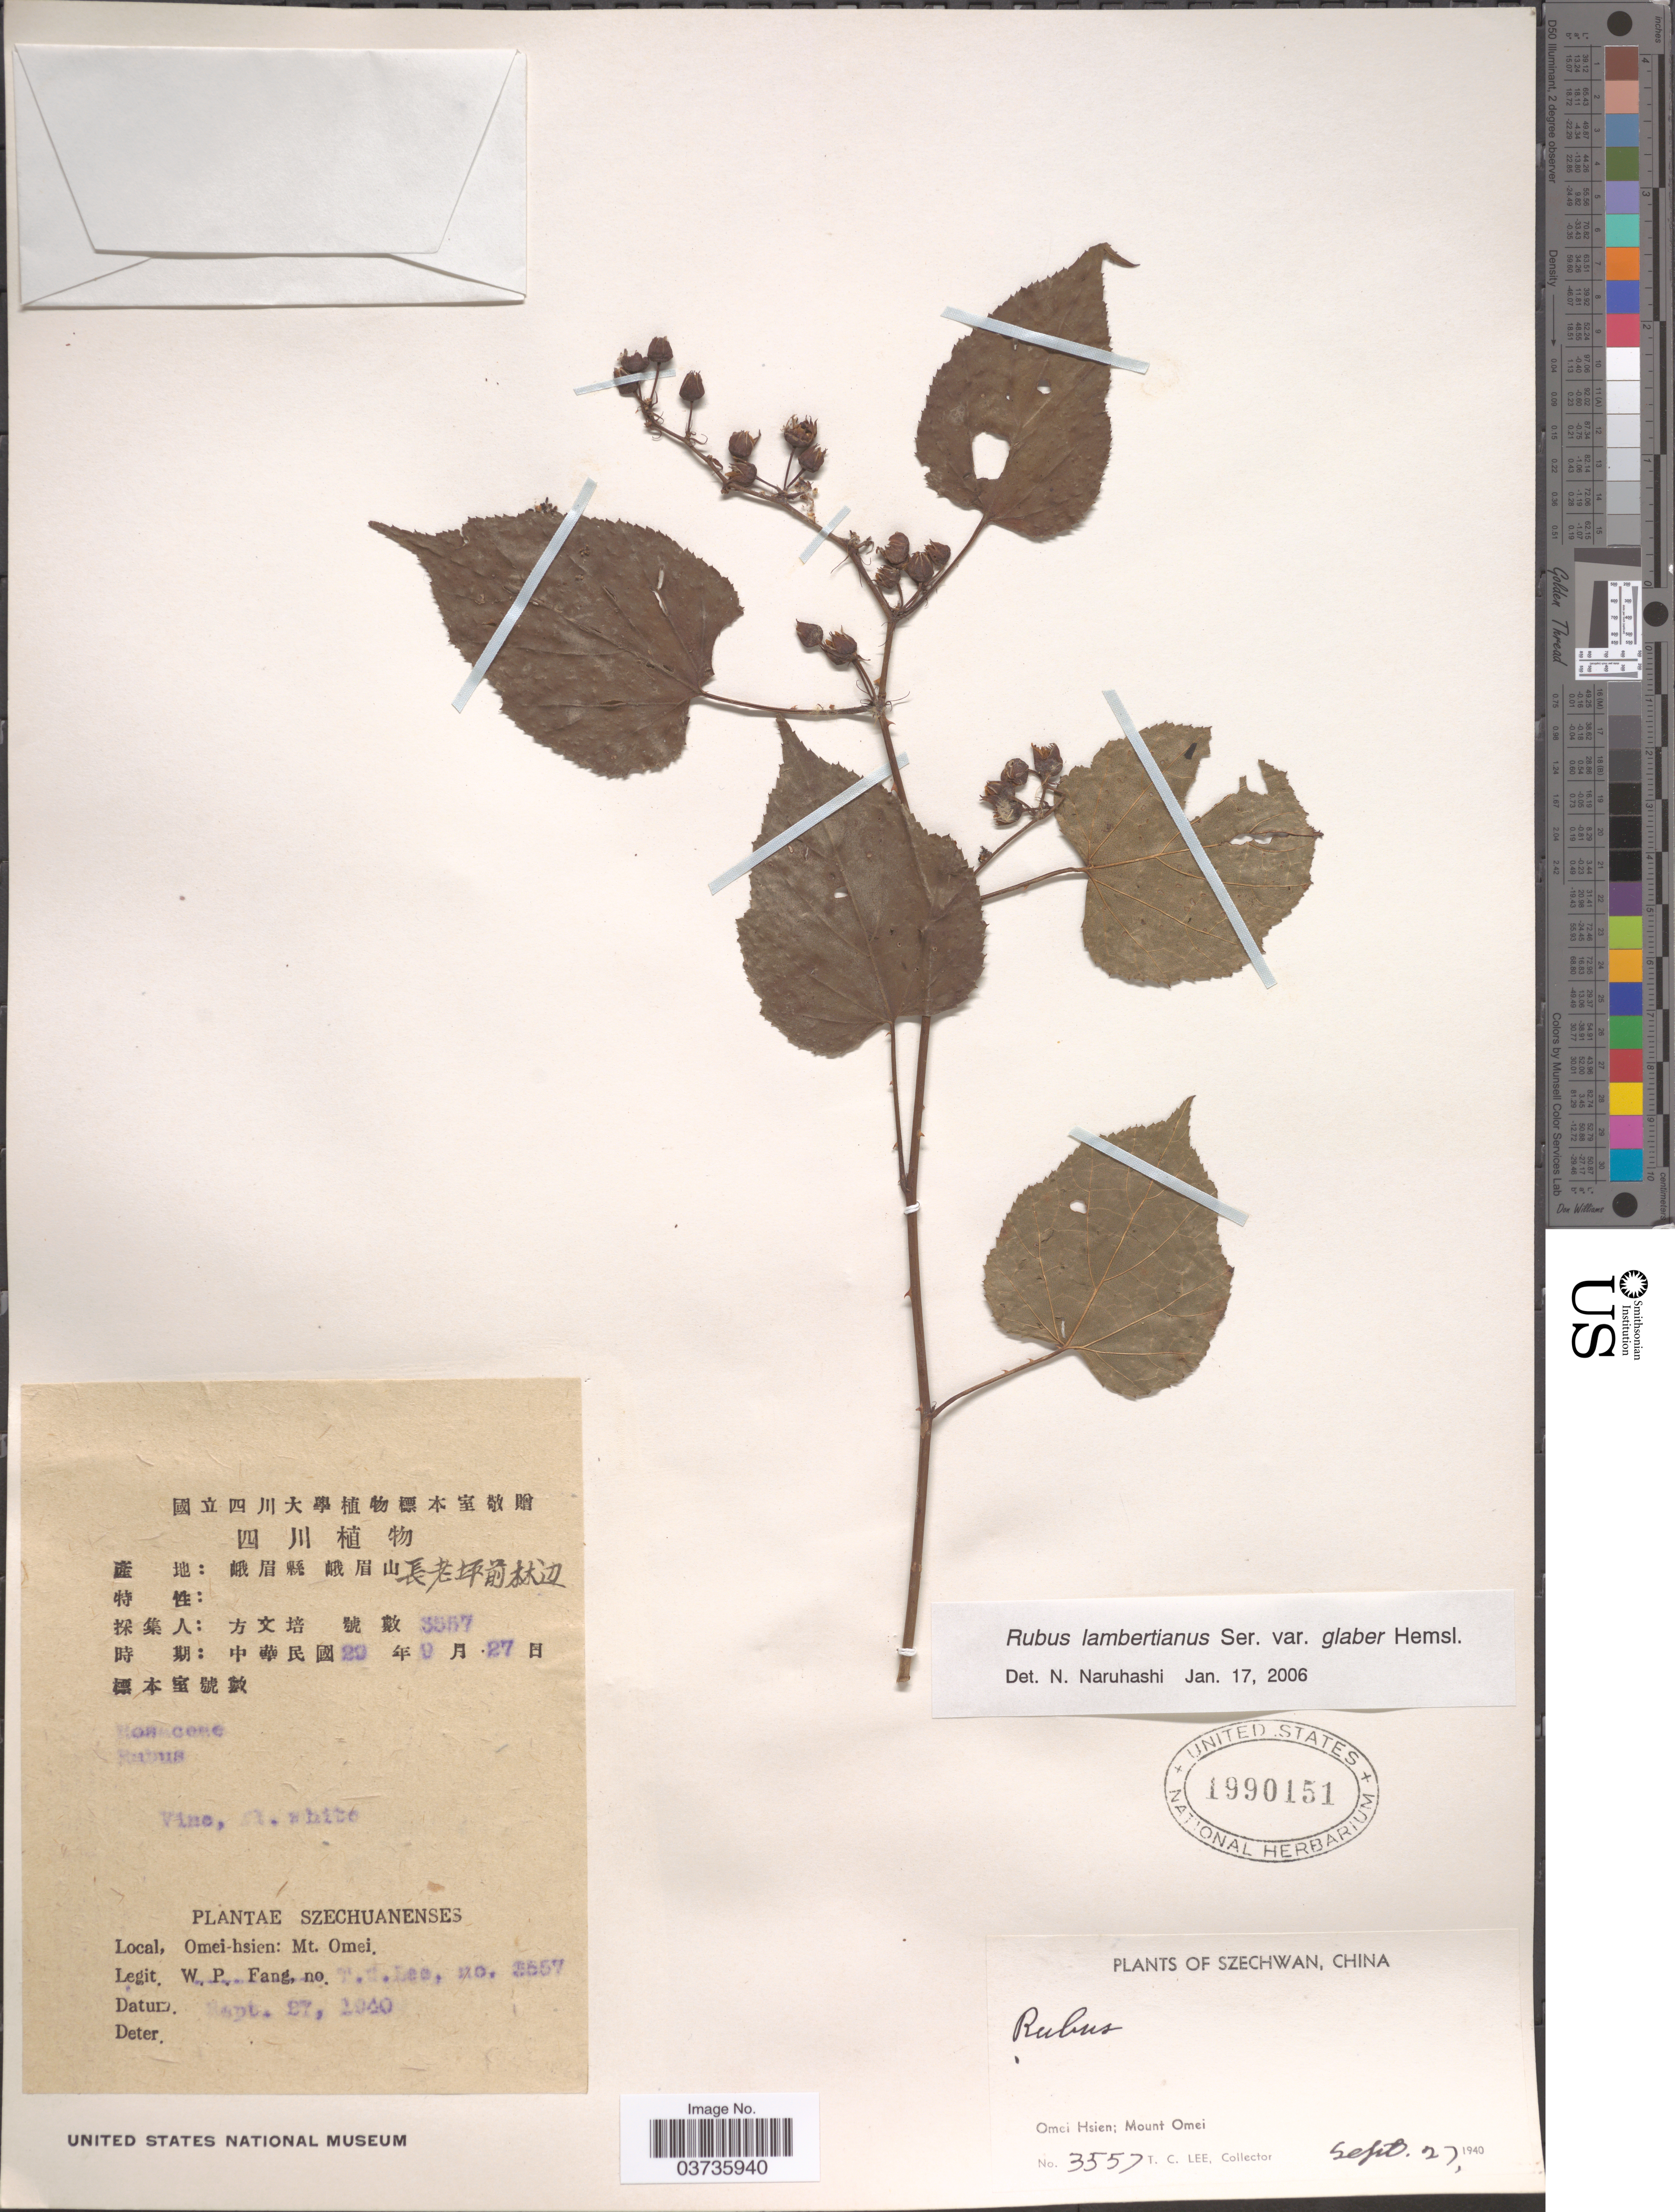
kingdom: Plantae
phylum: Tracheophyta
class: Magnoliopsida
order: Rosales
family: Rosaceae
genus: Rubus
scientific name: Rubus lambertianus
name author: Ser.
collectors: T. Lee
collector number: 3557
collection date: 1940-09-27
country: China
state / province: Sichuan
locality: Szechwan. Omei Hsien; Mount Omei.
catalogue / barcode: US 1990151